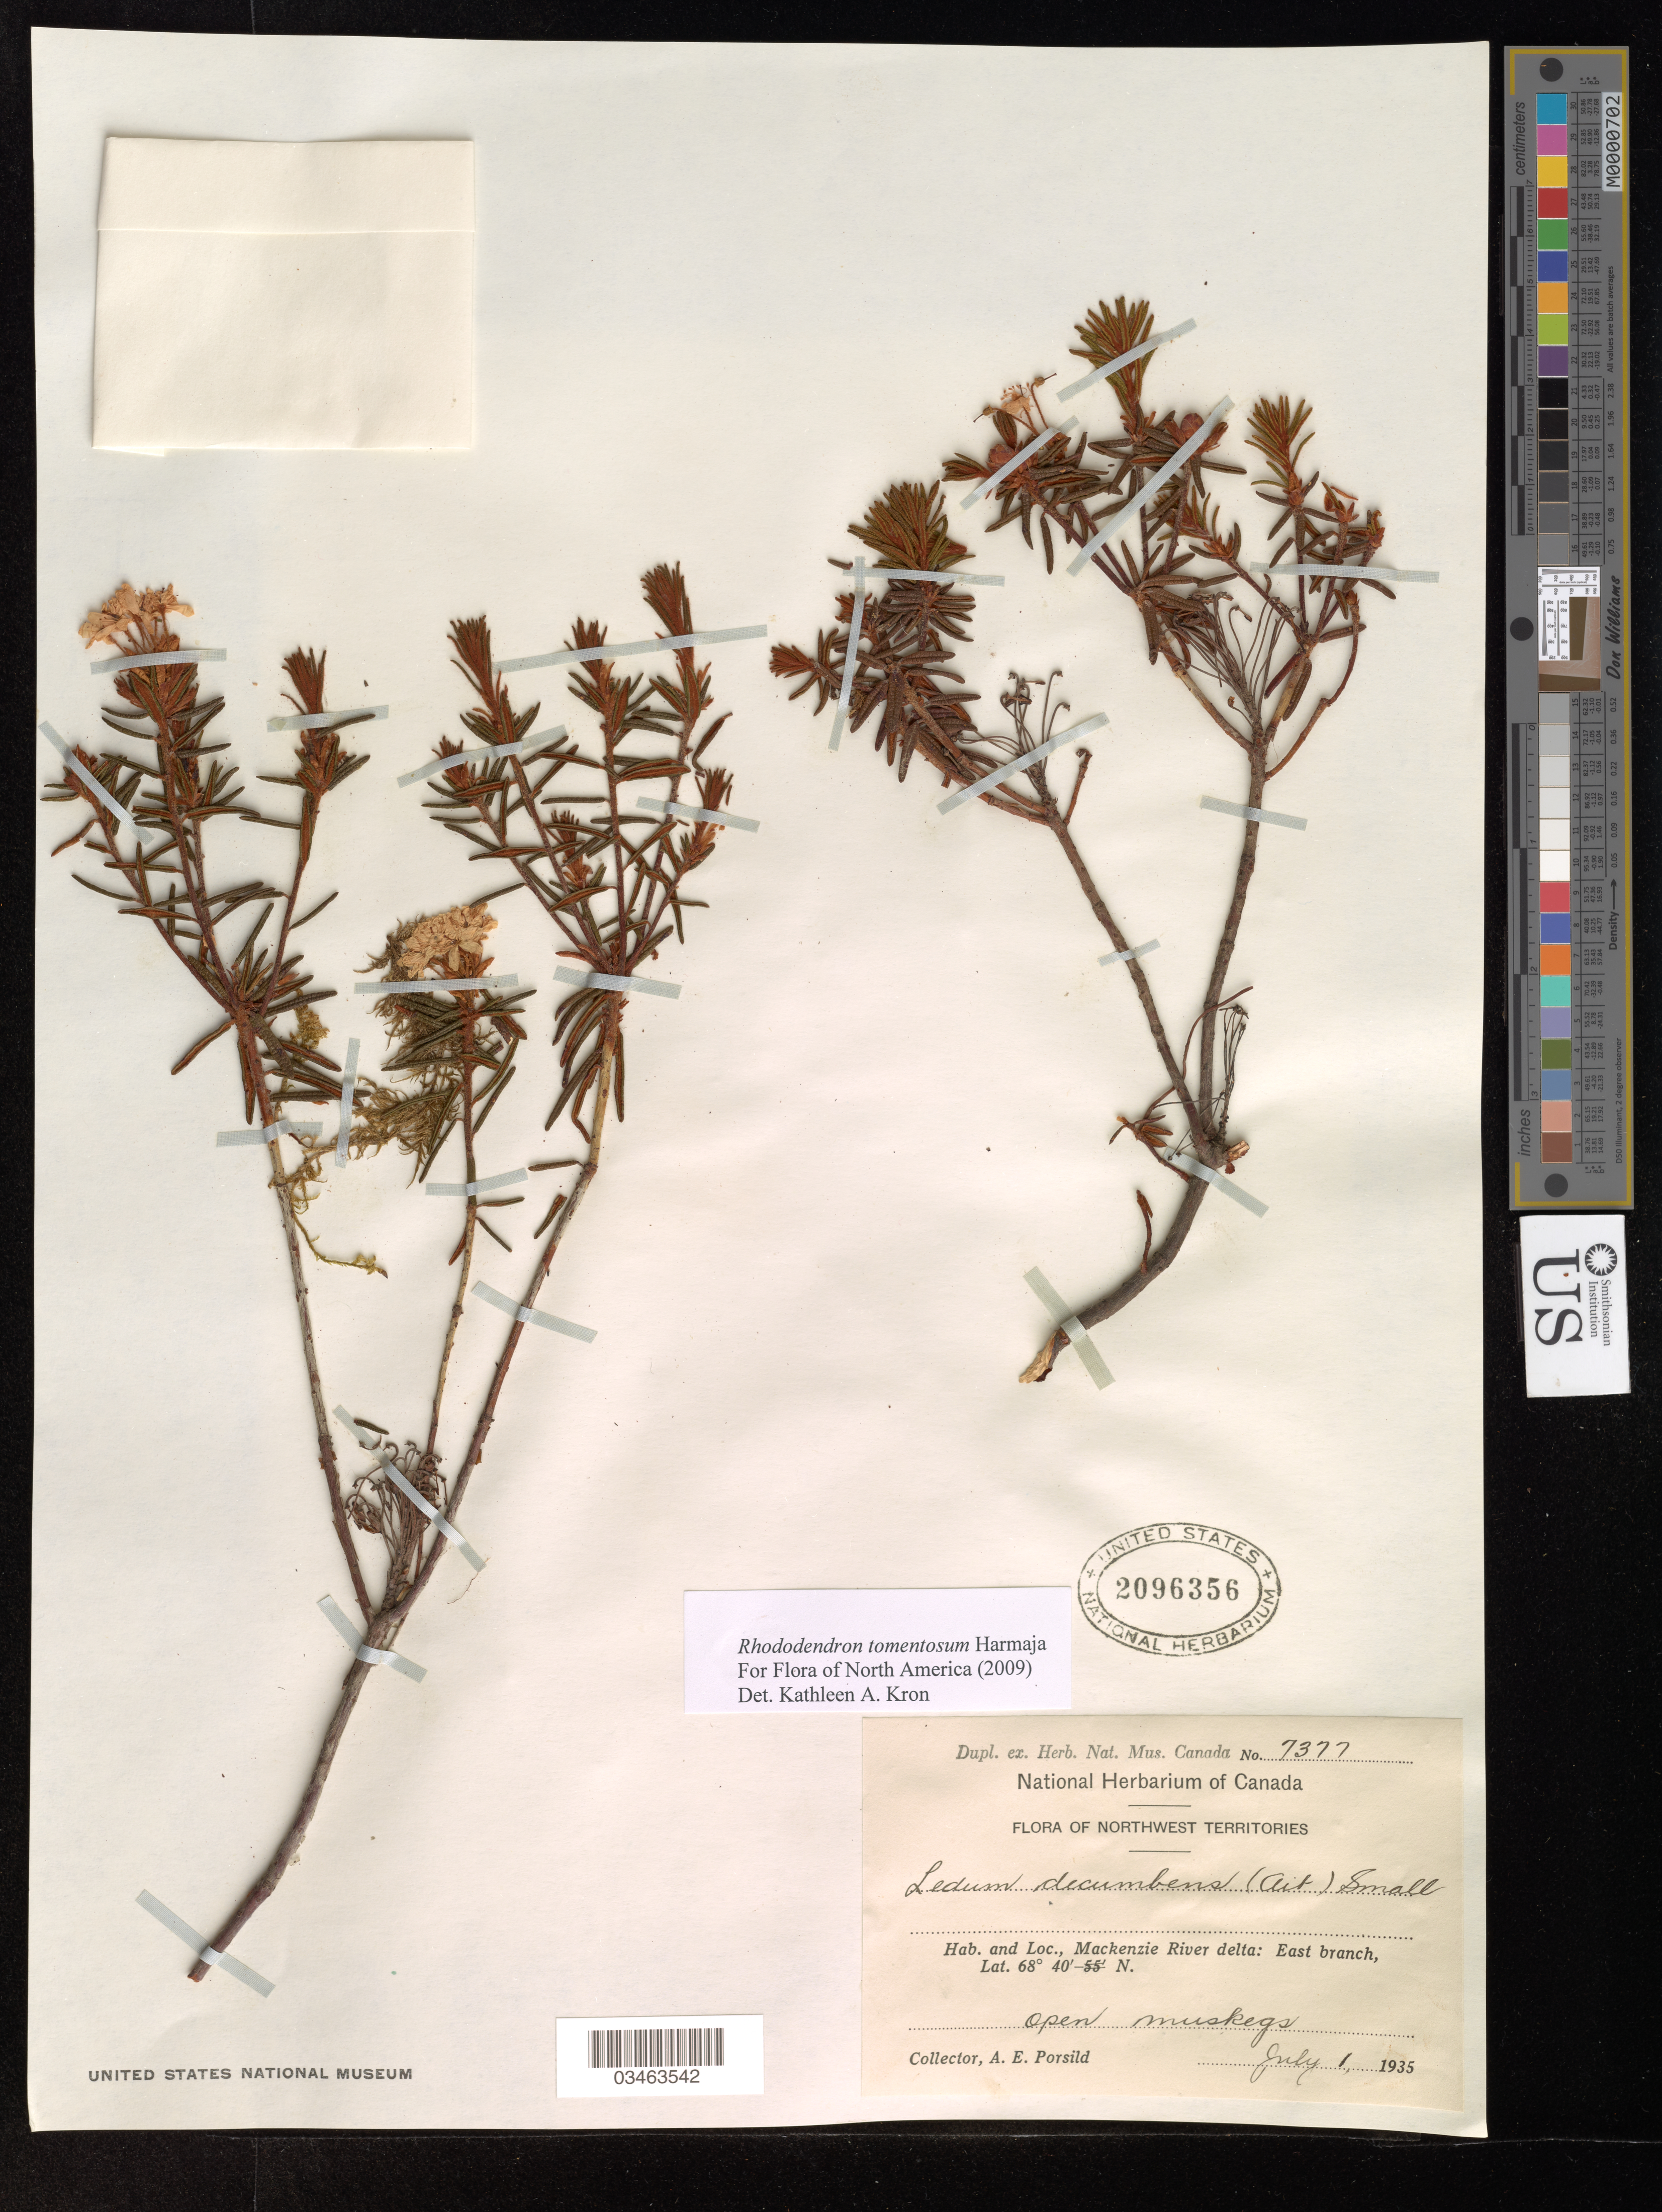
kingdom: Plantae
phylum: Tracheophyta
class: Magnoliopsida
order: Ericales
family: Ericaceae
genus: Rhododendron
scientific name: Rhododendron tomentosum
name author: Harmaja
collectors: A. E. Porsild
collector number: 7377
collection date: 1935-07-01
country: Canada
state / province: Northwest Territories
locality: Mackenzie River delta: East branch.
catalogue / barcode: US 2096356